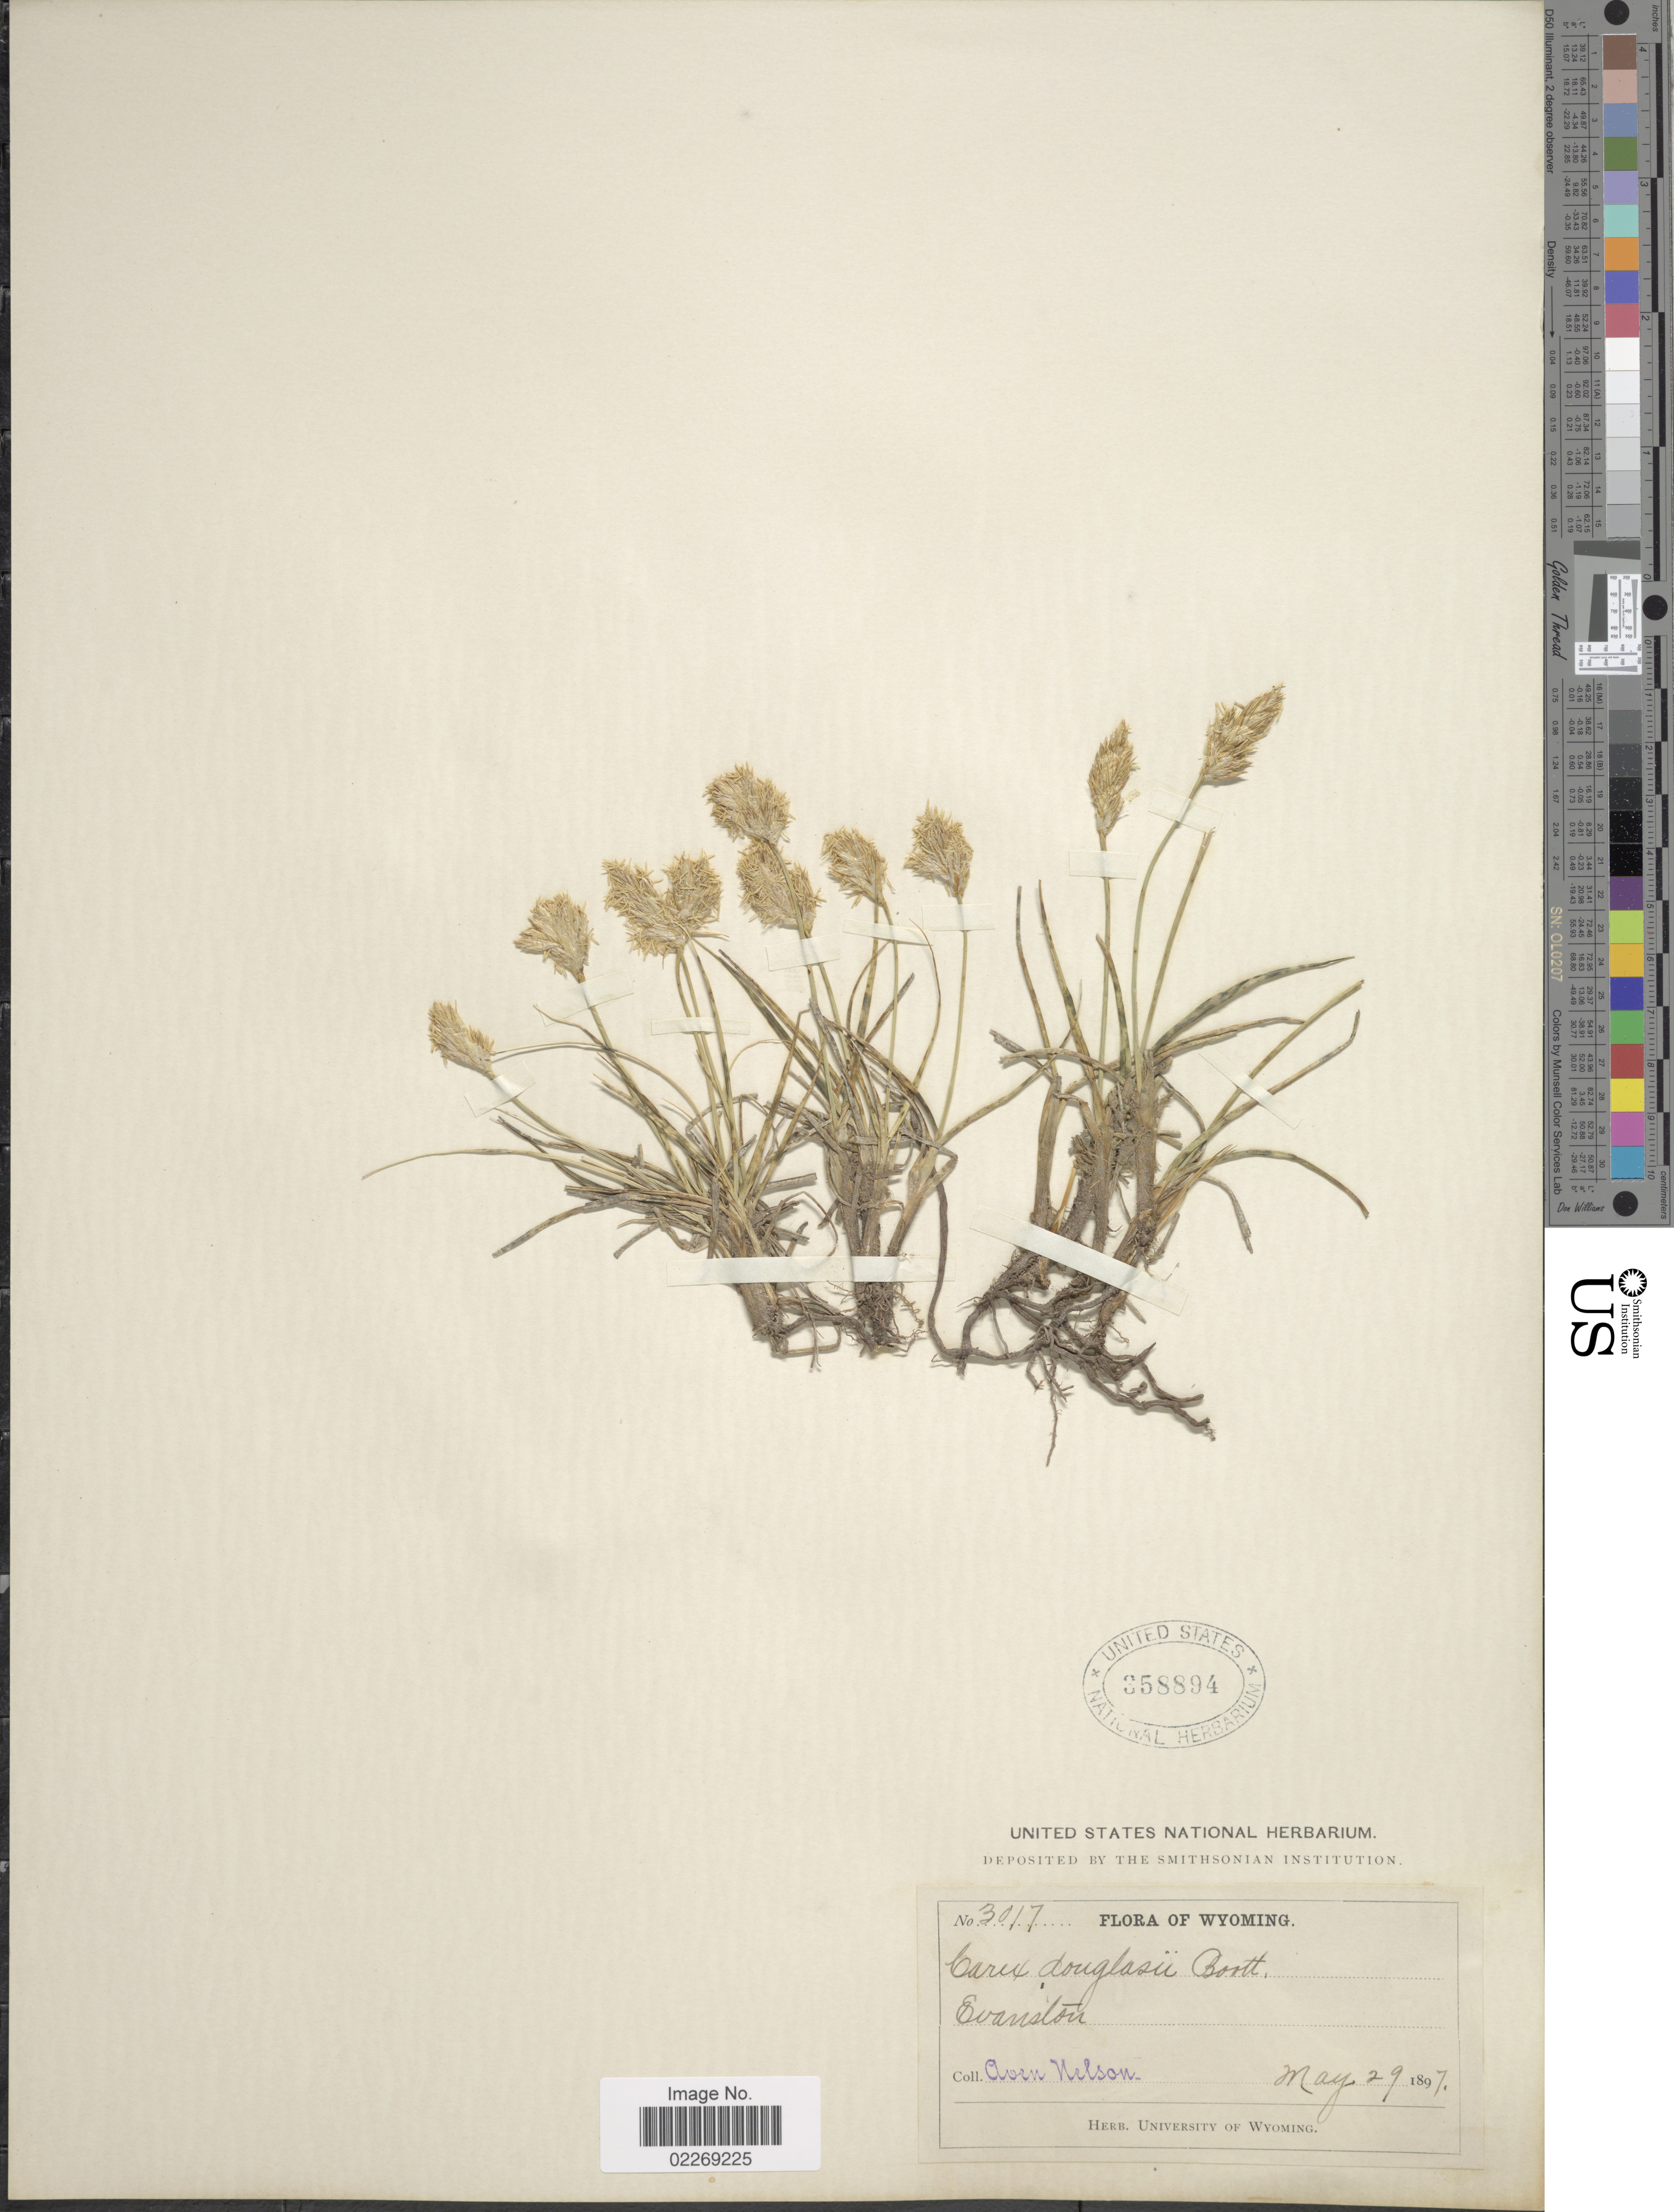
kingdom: Plantae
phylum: Tracheophyta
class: Liliopsida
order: Poales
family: Cyperaceae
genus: Carex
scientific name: Carex douglasii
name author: Boott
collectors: A. Nelson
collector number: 3017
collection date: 1897-05-29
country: United States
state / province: Wyoming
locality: Evanston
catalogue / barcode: US 358894